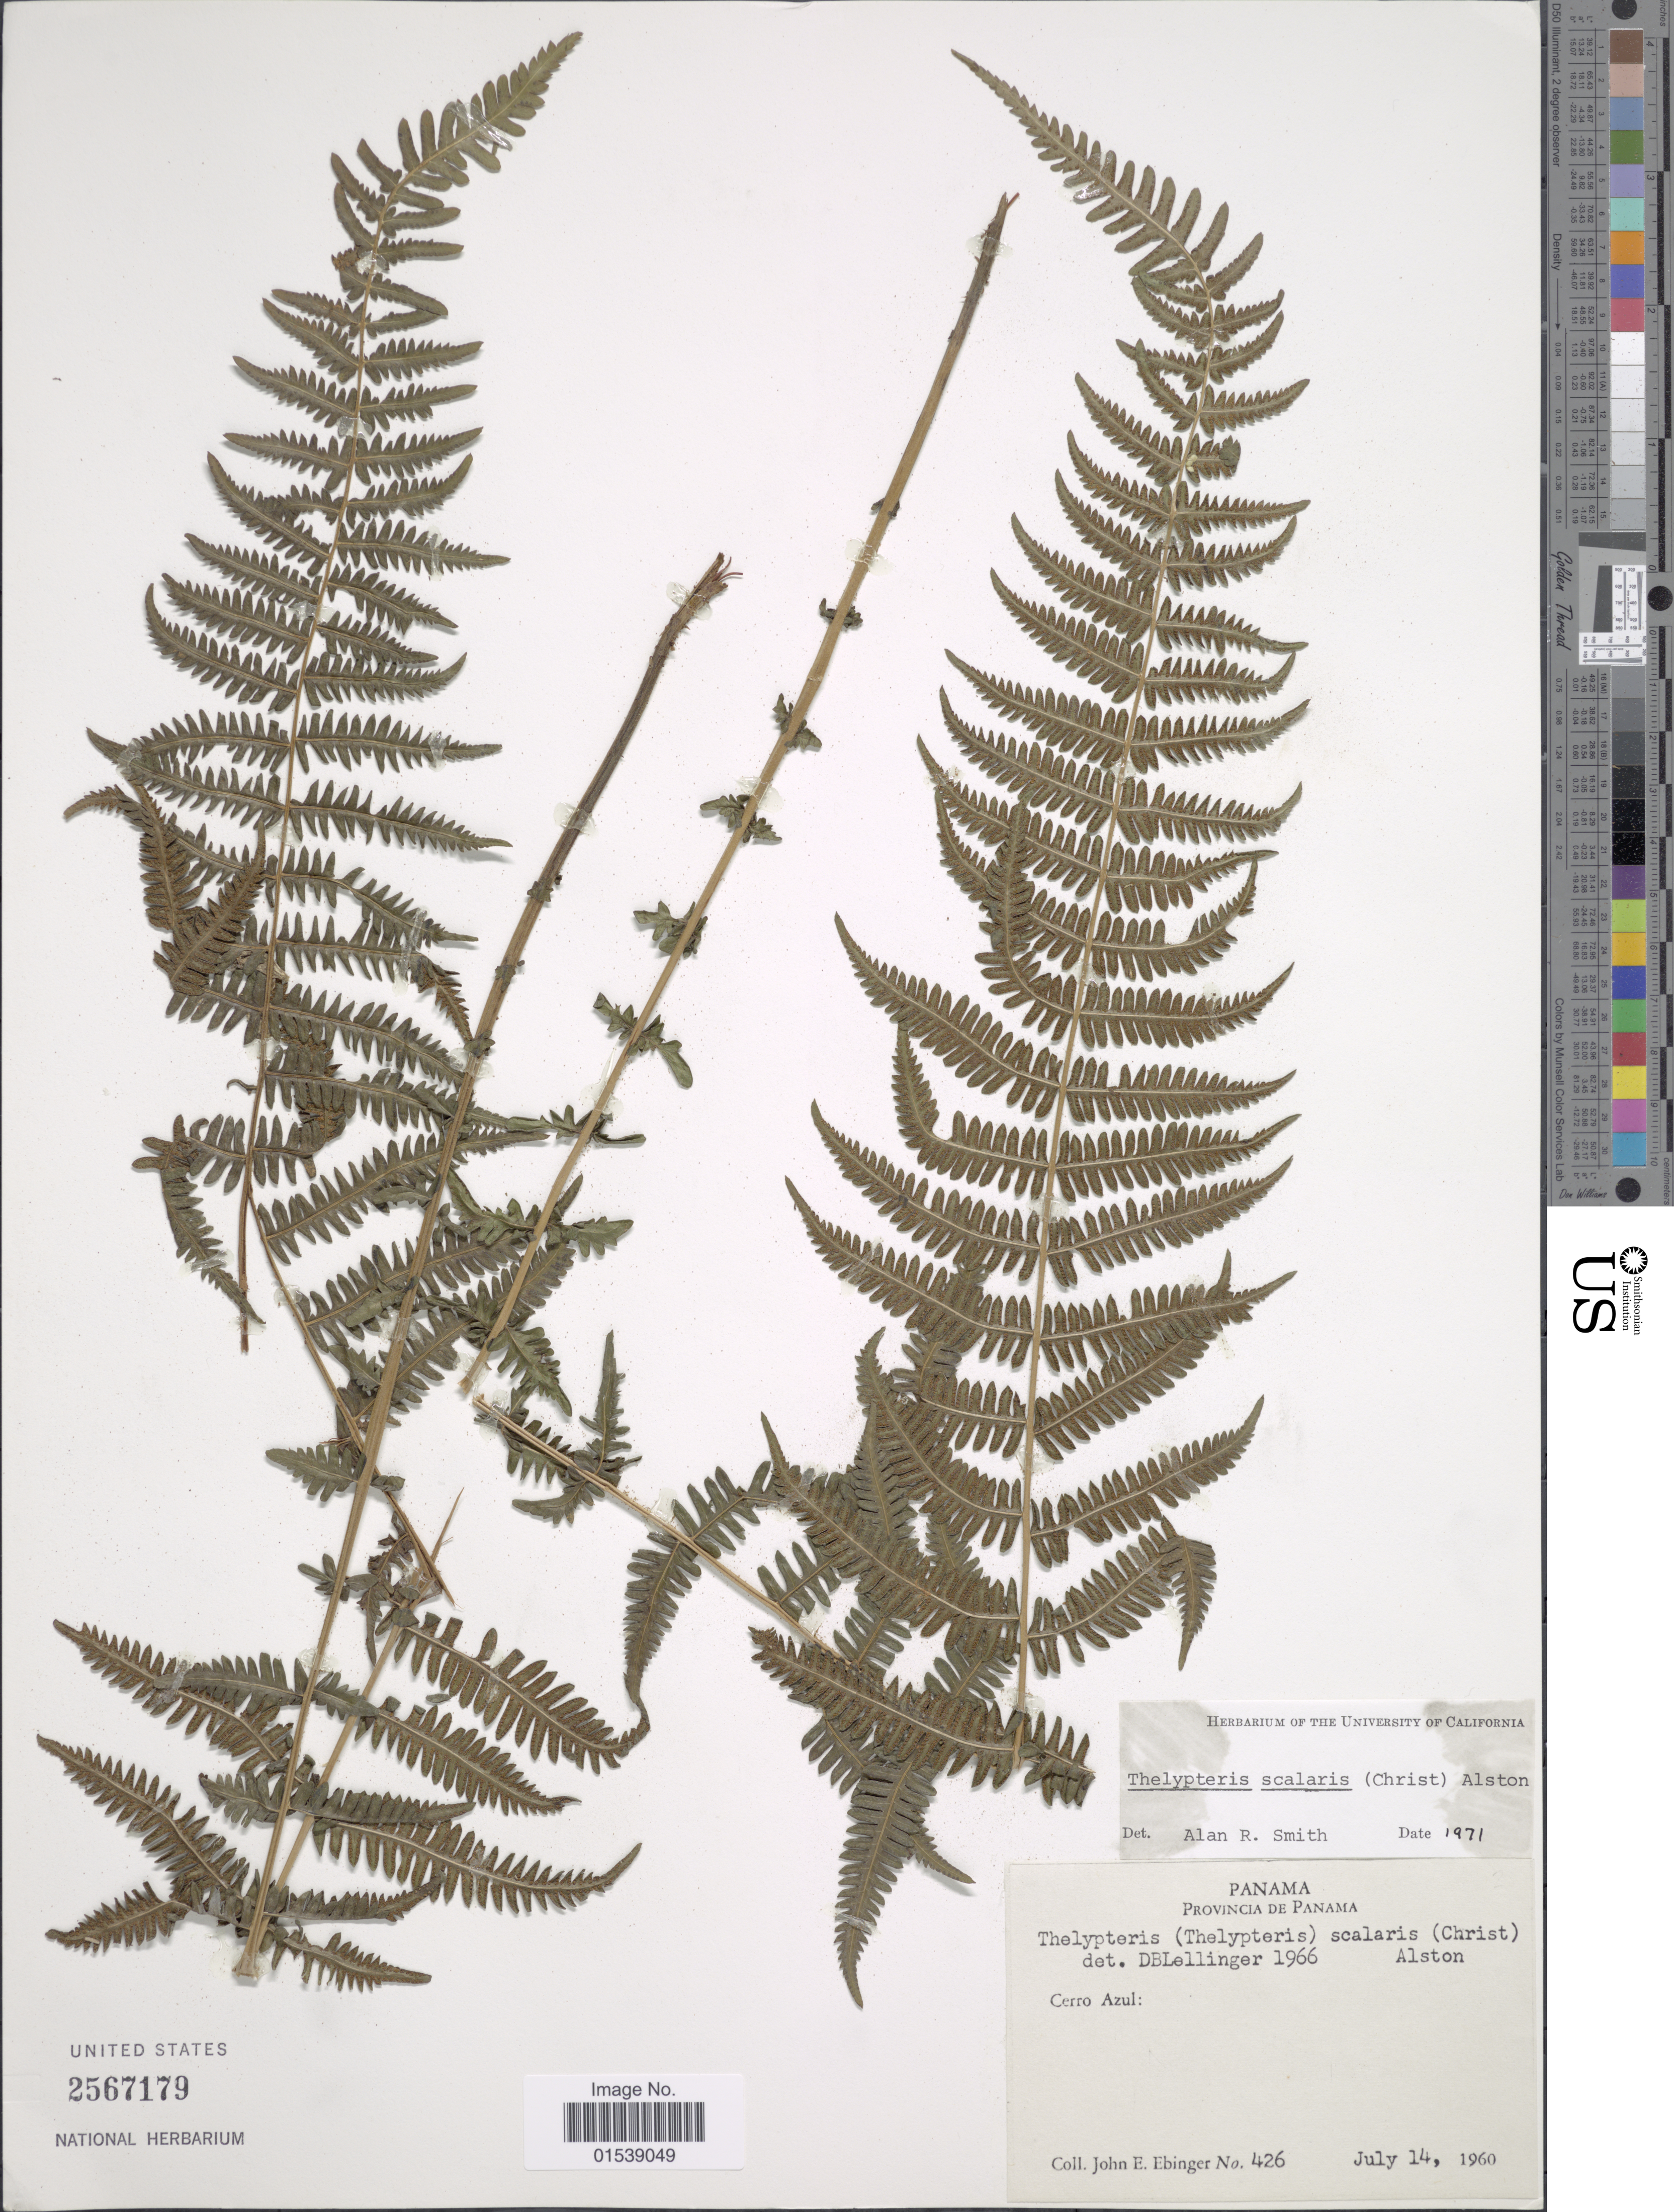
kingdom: Plantae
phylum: Tracheophyta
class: Polypodiopsida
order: Polypodiales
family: Thelypteridaceae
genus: Amauropelta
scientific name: Amauropelta scalaris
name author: (Christ) Á. Löve & D. Löve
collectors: J. Ebinger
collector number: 426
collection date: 1960-07-14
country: Panama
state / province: Panamá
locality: Provincia de Panama, Cerro Azul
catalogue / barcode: US 2567179